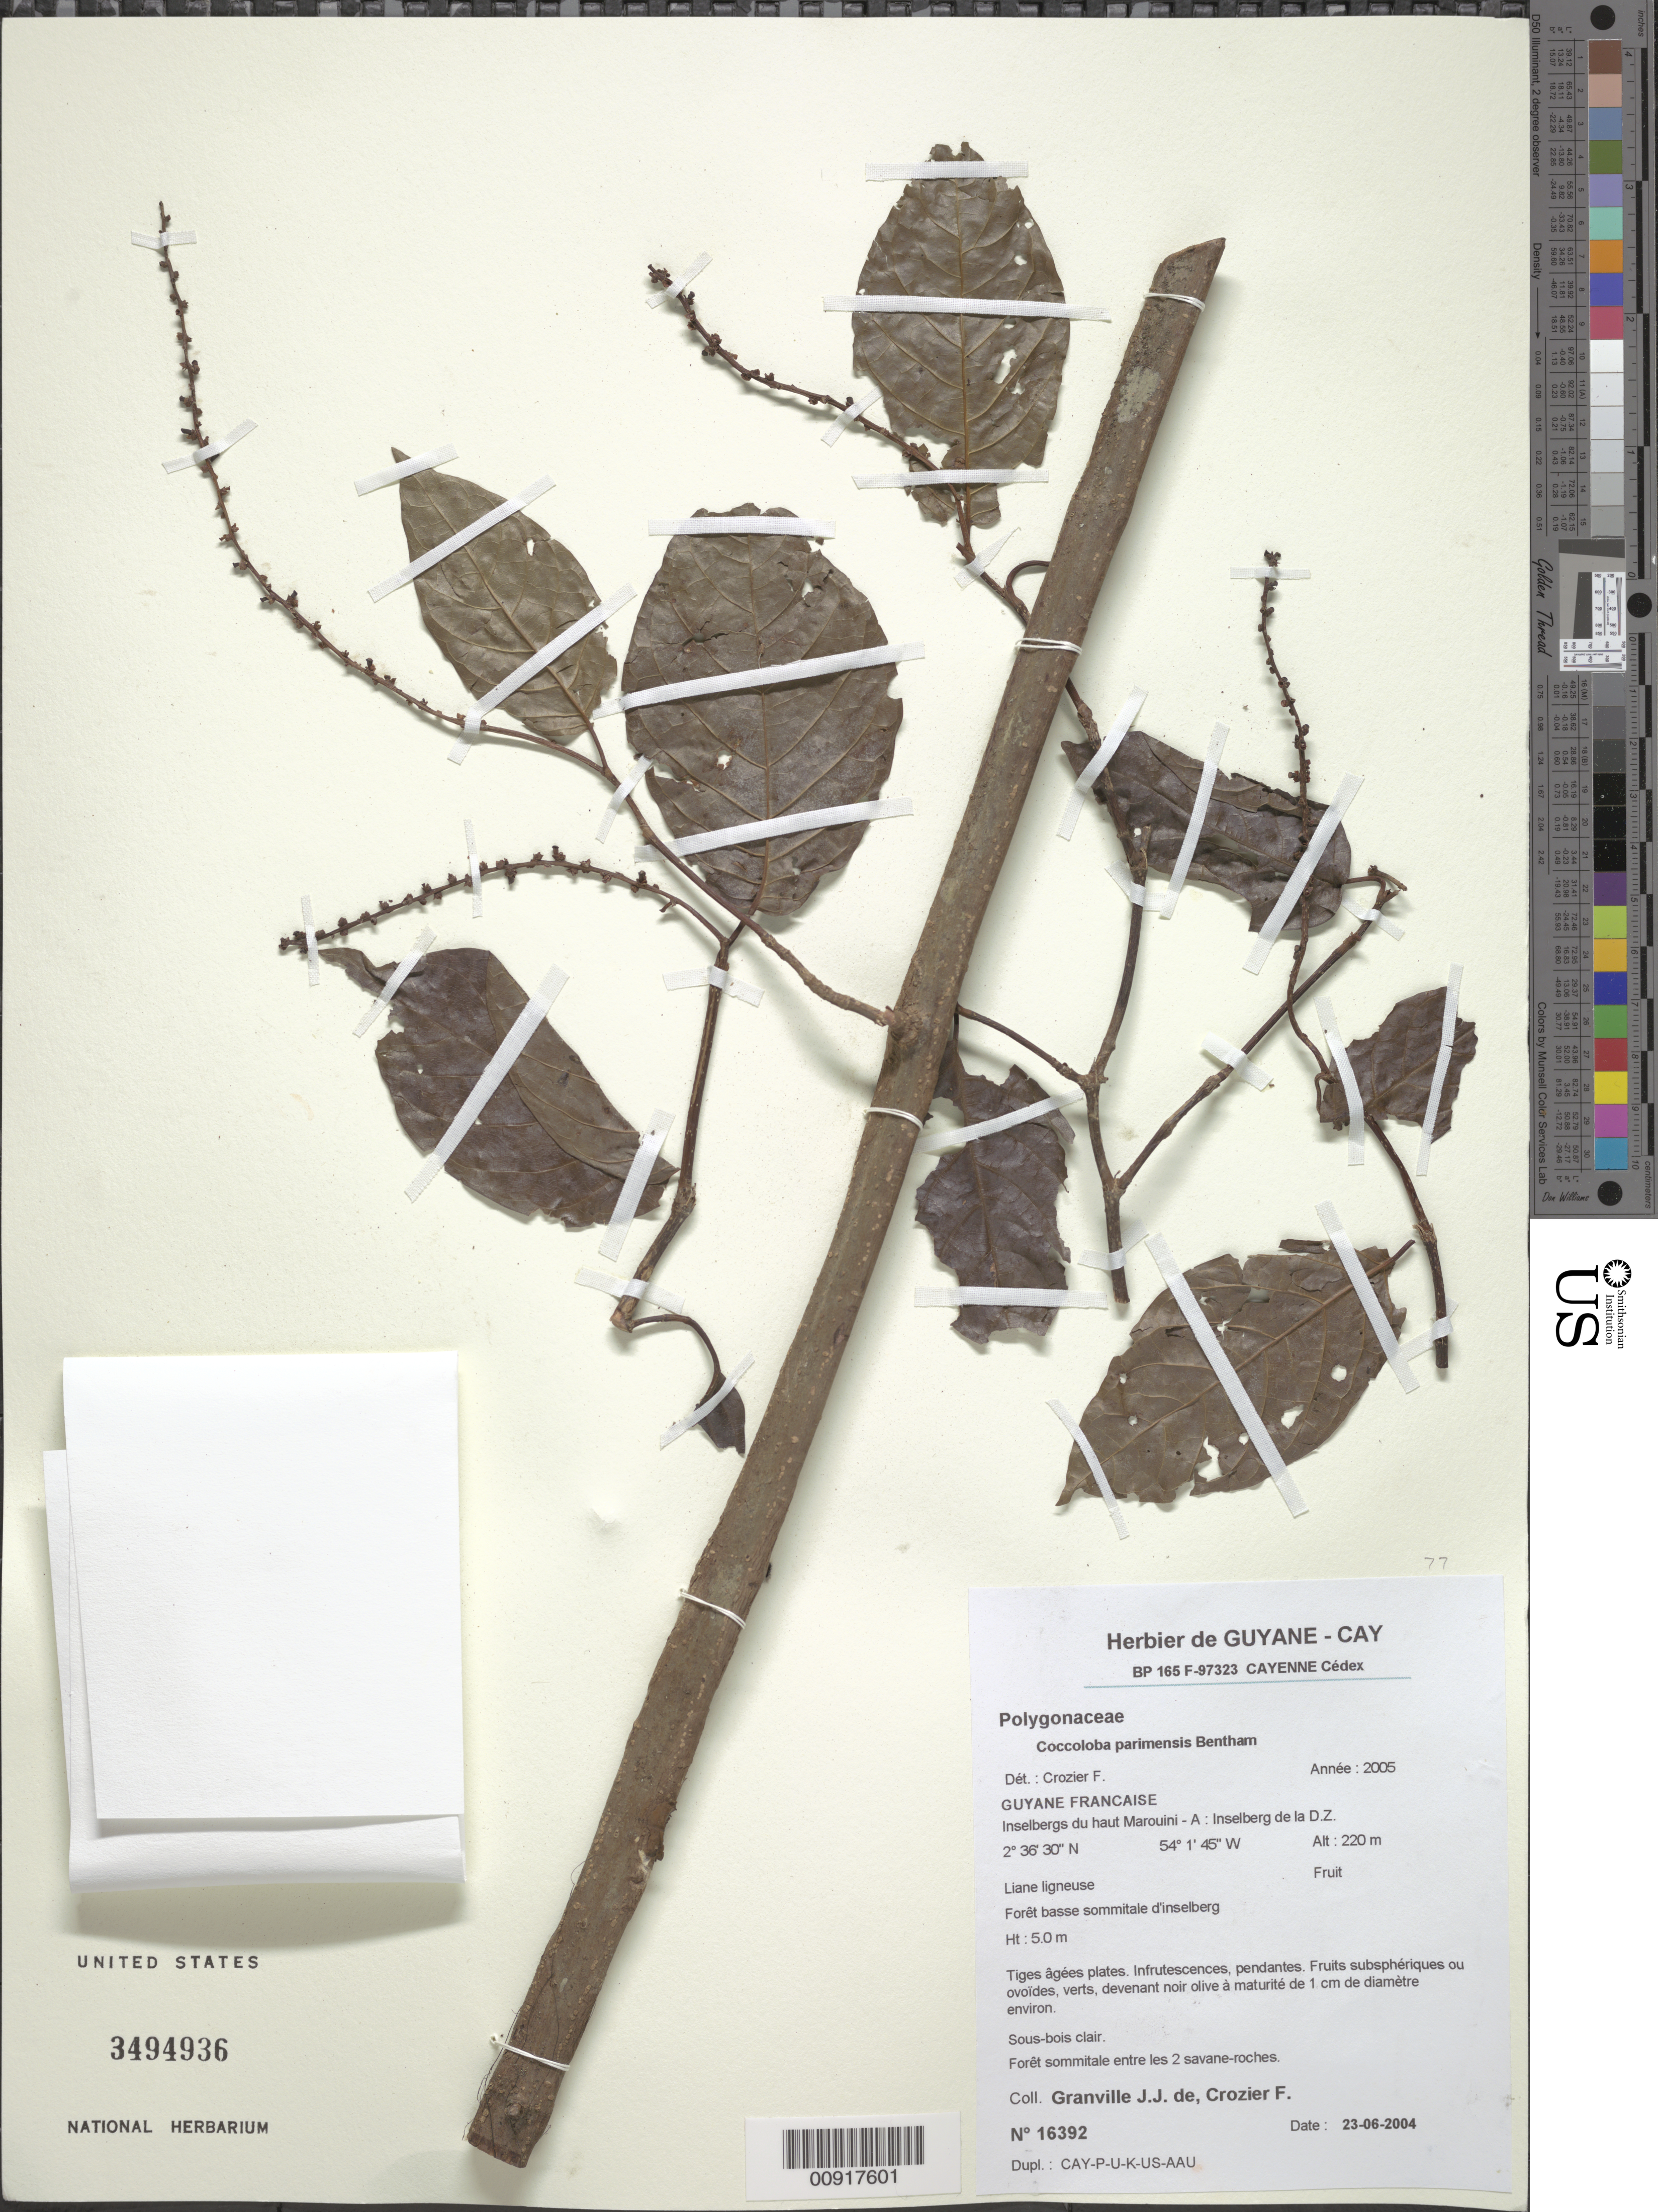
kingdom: Plantae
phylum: Tracheophyta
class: Magnoliopsida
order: Caryophyllales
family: Polygonaceae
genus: Coccoloba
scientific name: Coccoloba parimensis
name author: Benth.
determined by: Crozier, F.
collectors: J.-J. de Granville & F. Crozier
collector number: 16392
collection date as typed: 23-Jun-04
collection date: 2004-06-23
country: French Guiana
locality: Haut Marouini-A; Inselberg de la D.Z.; foret sommitale entre les 2 savane-roches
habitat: Foret basse sommitale d'inselberg; sous-bois clair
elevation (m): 220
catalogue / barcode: US 3494936